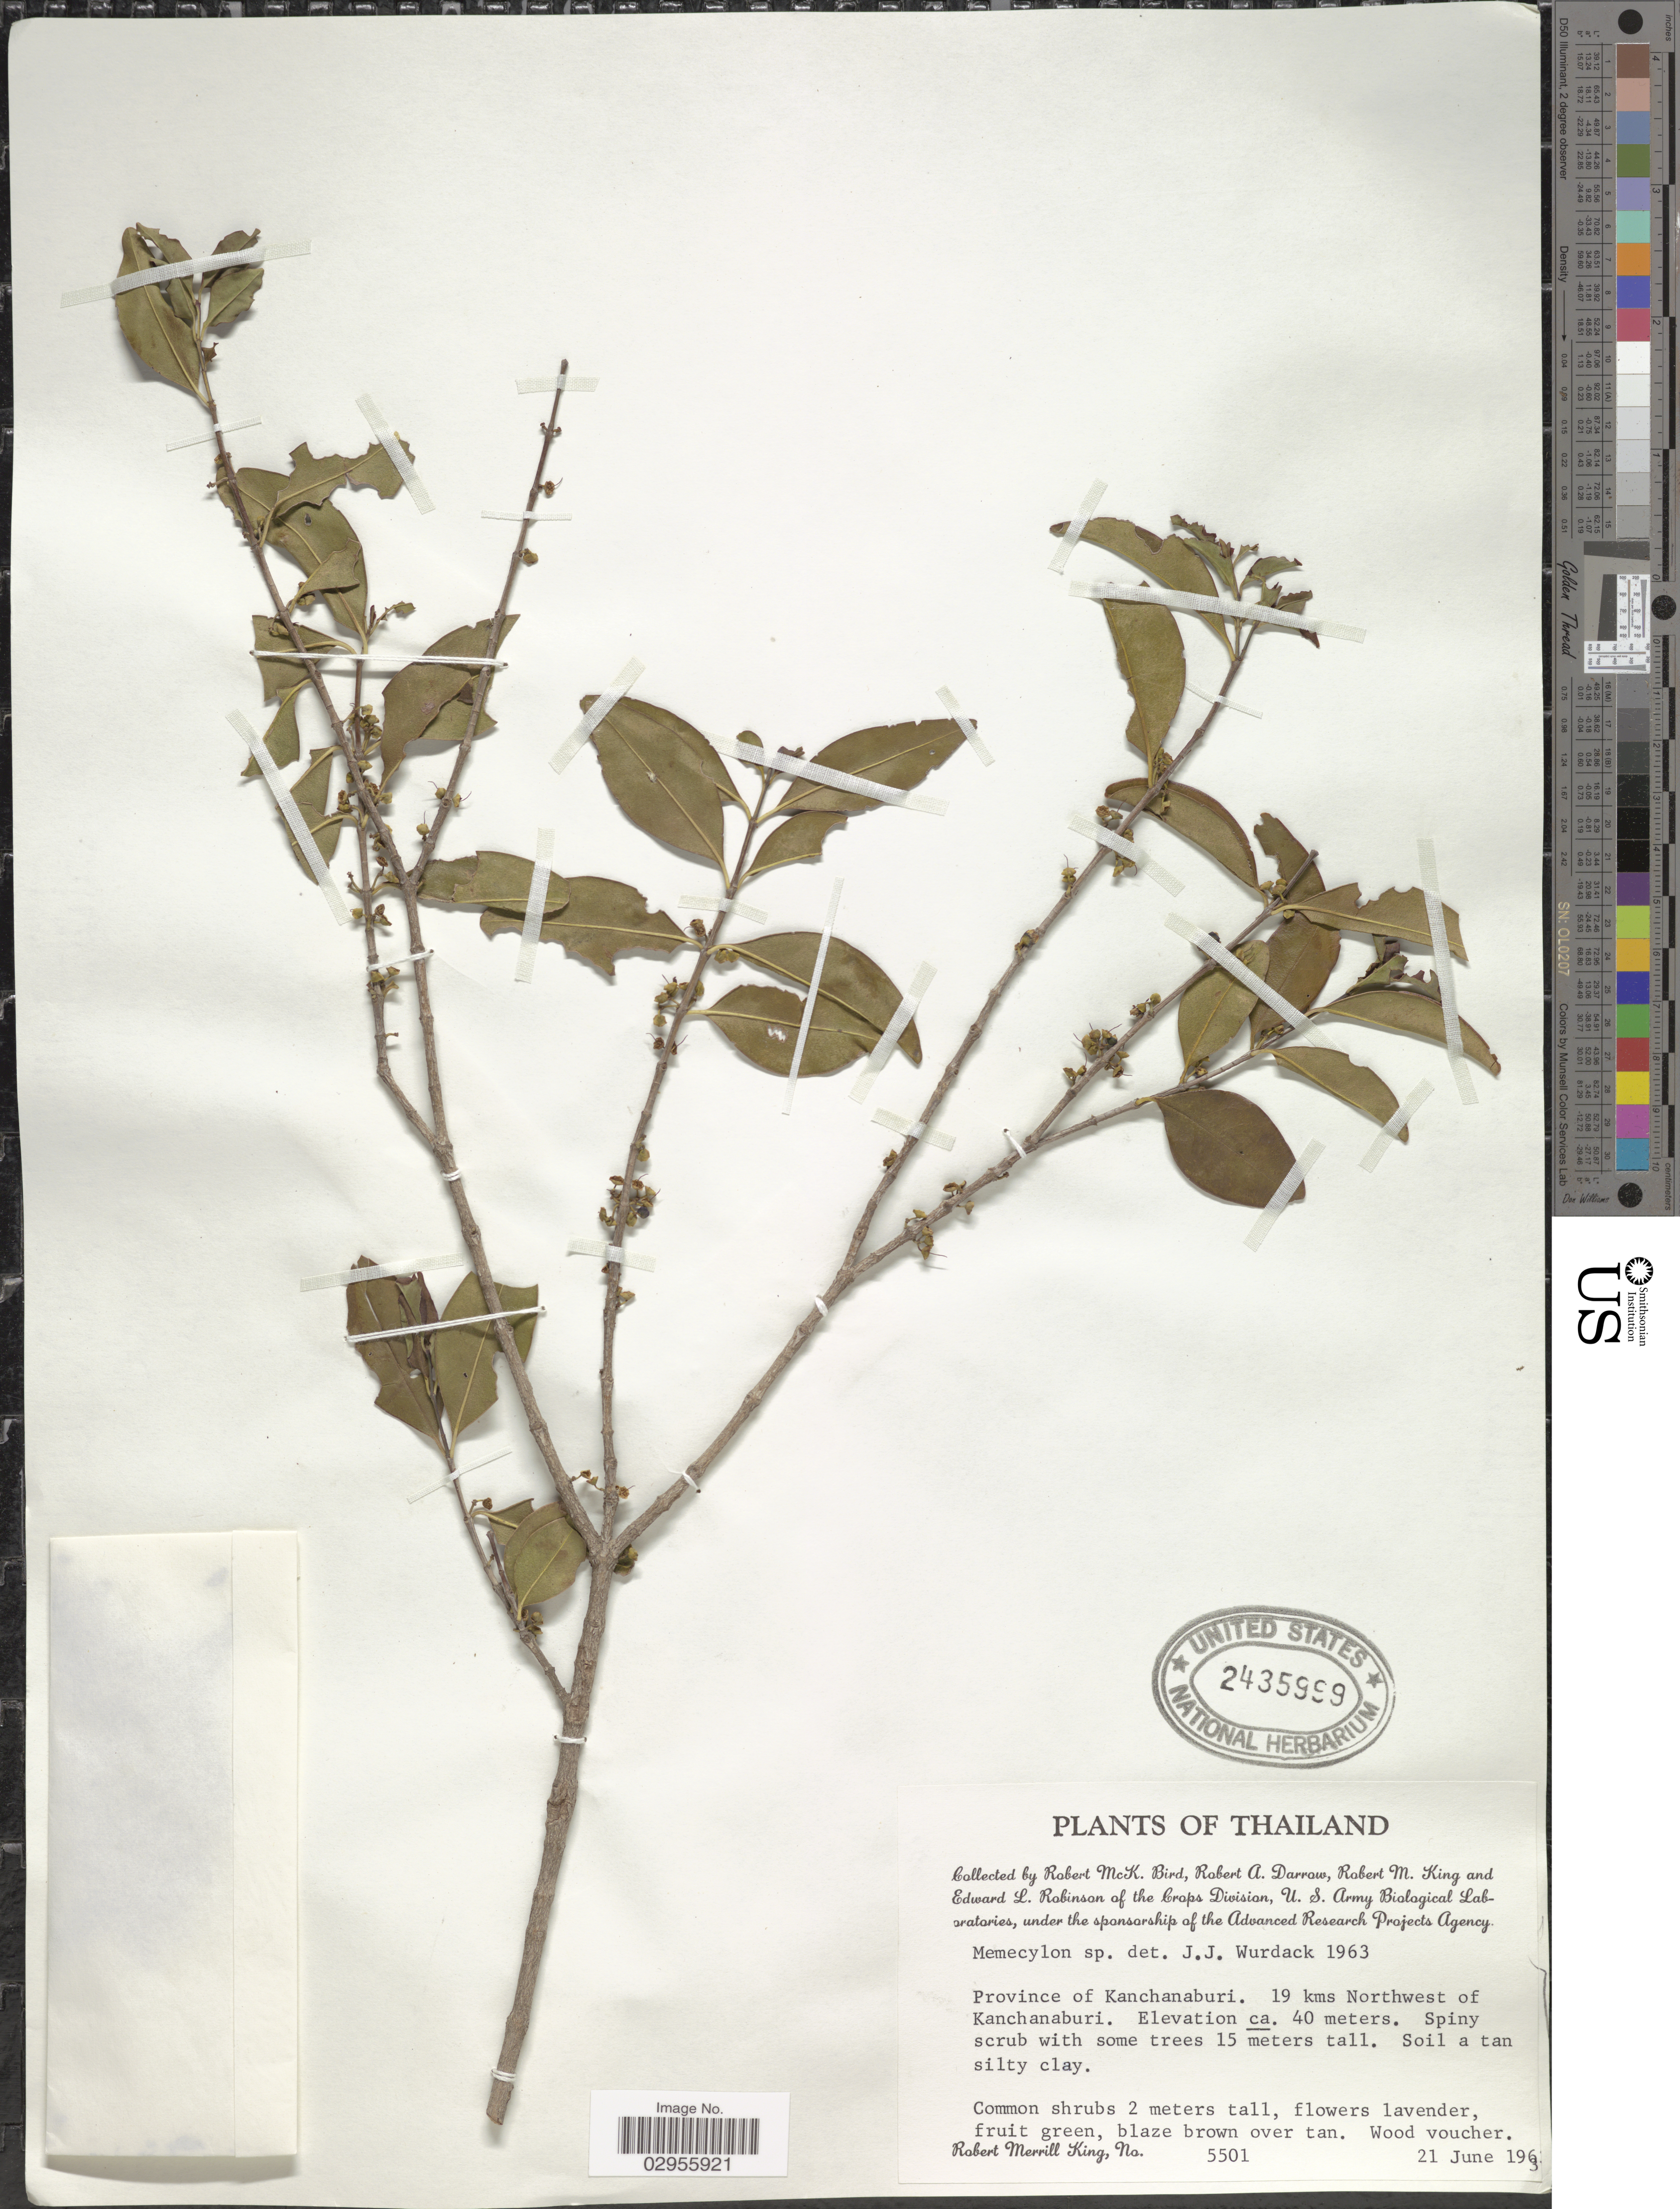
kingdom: Plantae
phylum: Tracheophyta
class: Magnoliopsida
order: Myrtales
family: Melastomataceae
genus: Memecylon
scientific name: Memecylon sp.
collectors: R. M. King, R. M. Bird, R. A. Darrow & E. L. Robinson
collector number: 5501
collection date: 1963-06-21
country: Thailand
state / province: Kanchanaburi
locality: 19 kms Northwest of Kanchanaburi.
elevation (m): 40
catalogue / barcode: US 2435999